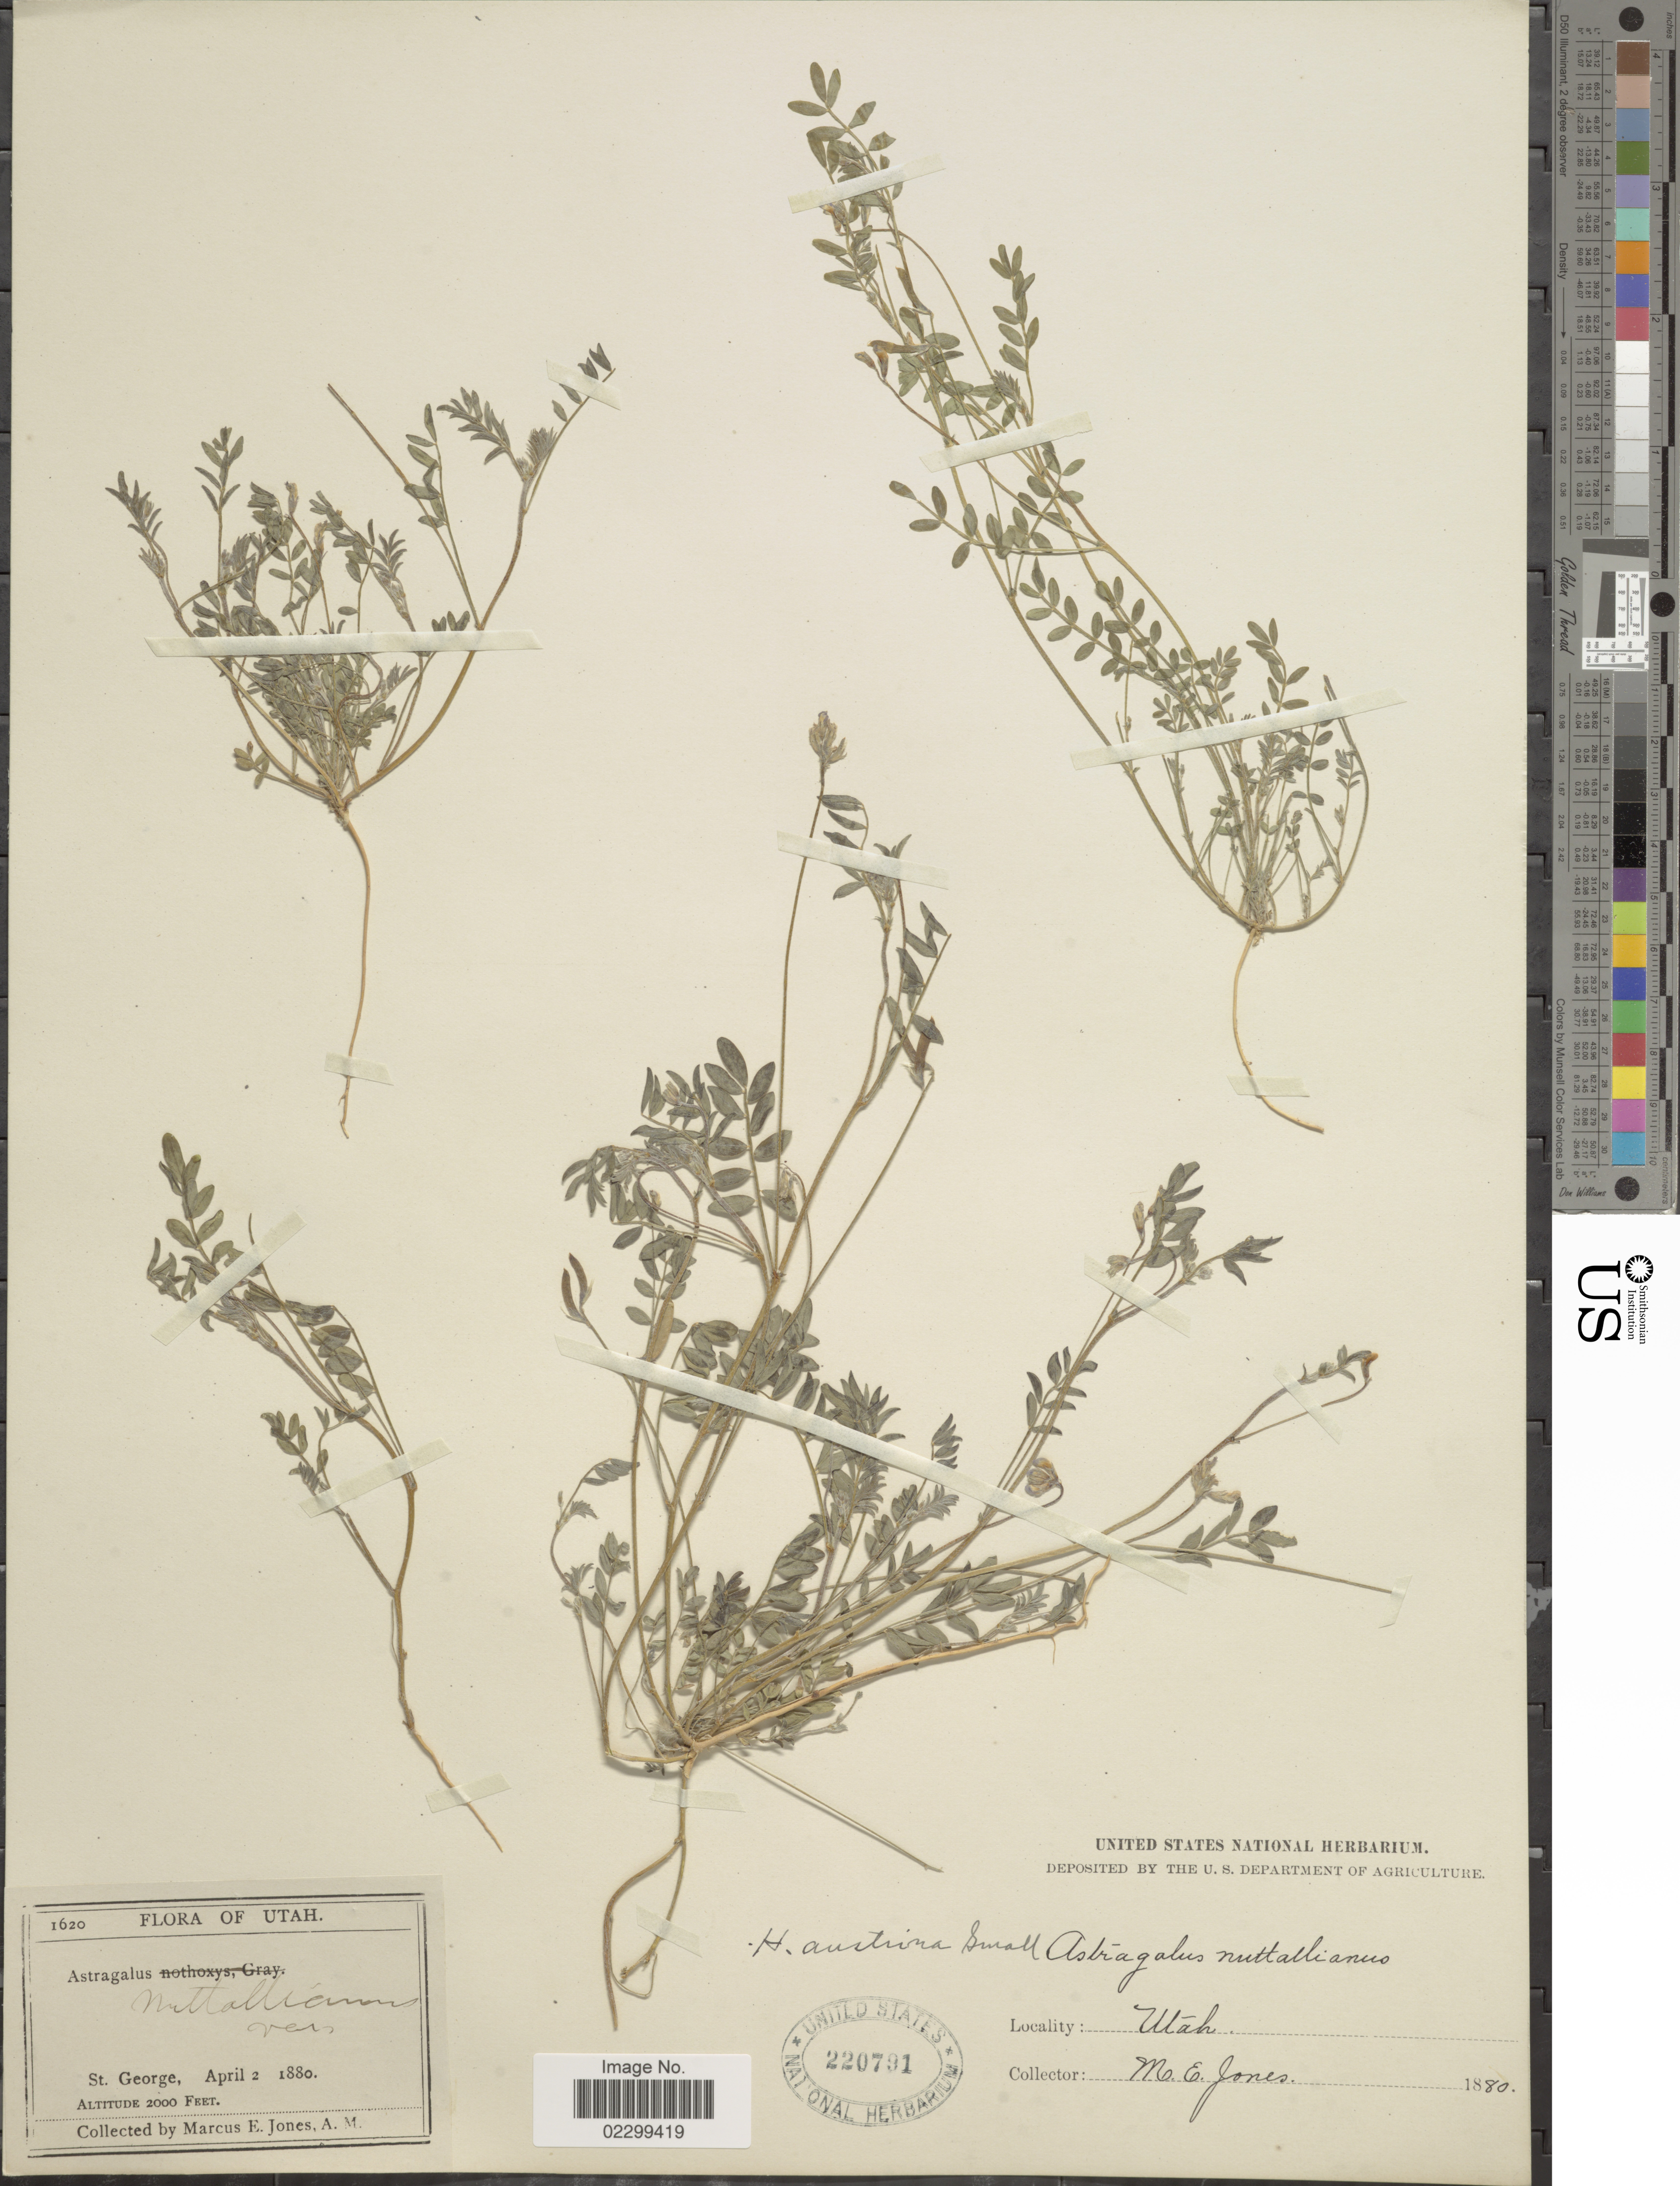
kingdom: Plantae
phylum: Tracheophyta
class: Magnoliopsida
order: Fabales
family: Fabaceae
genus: Astragalus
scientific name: Astragalus nuttallianus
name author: DC.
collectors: M. E. Jones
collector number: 1620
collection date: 1880-04-02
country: United States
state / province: Utah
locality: St. George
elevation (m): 610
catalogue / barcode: US 220791